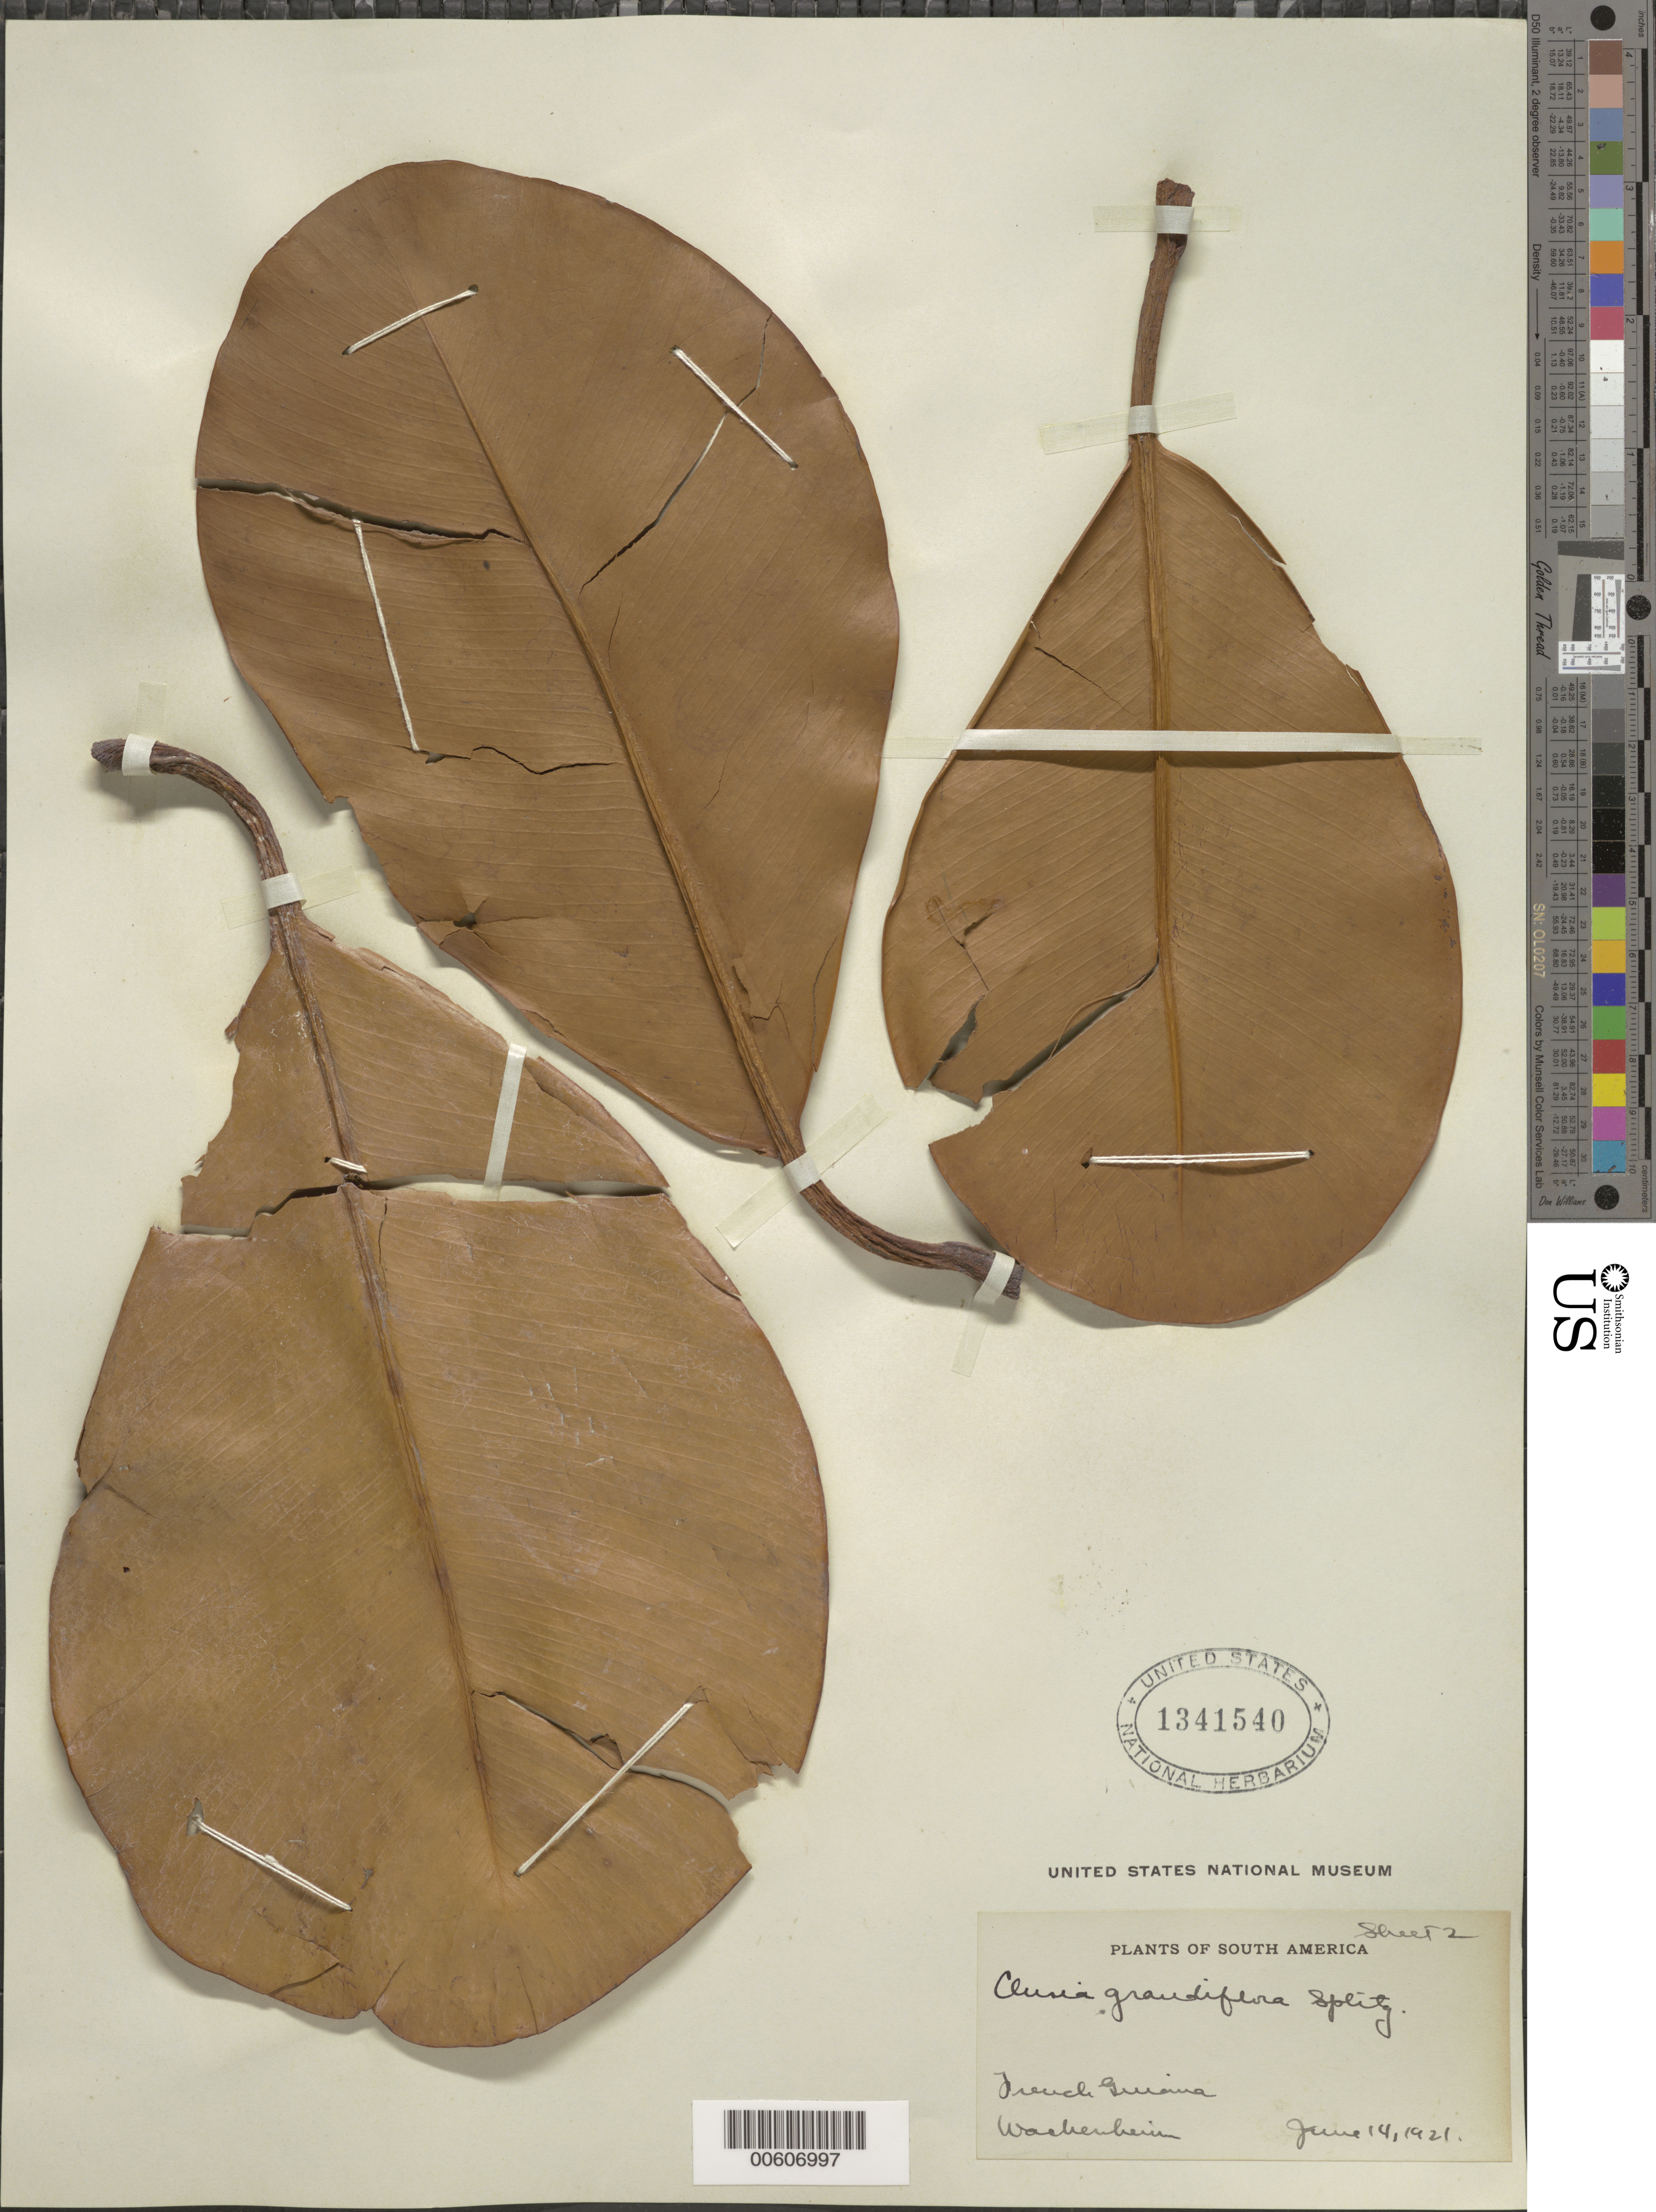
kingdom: Plantae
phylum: Tracheophyta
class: Magnoliopsida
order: Malpighiales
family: Clusiaceae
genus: Clusia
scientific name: Clusia grandiflora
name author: Splitg.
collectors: -. Wachenheim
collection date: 1921-06-14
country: French Guiana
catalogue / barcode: US 1341540